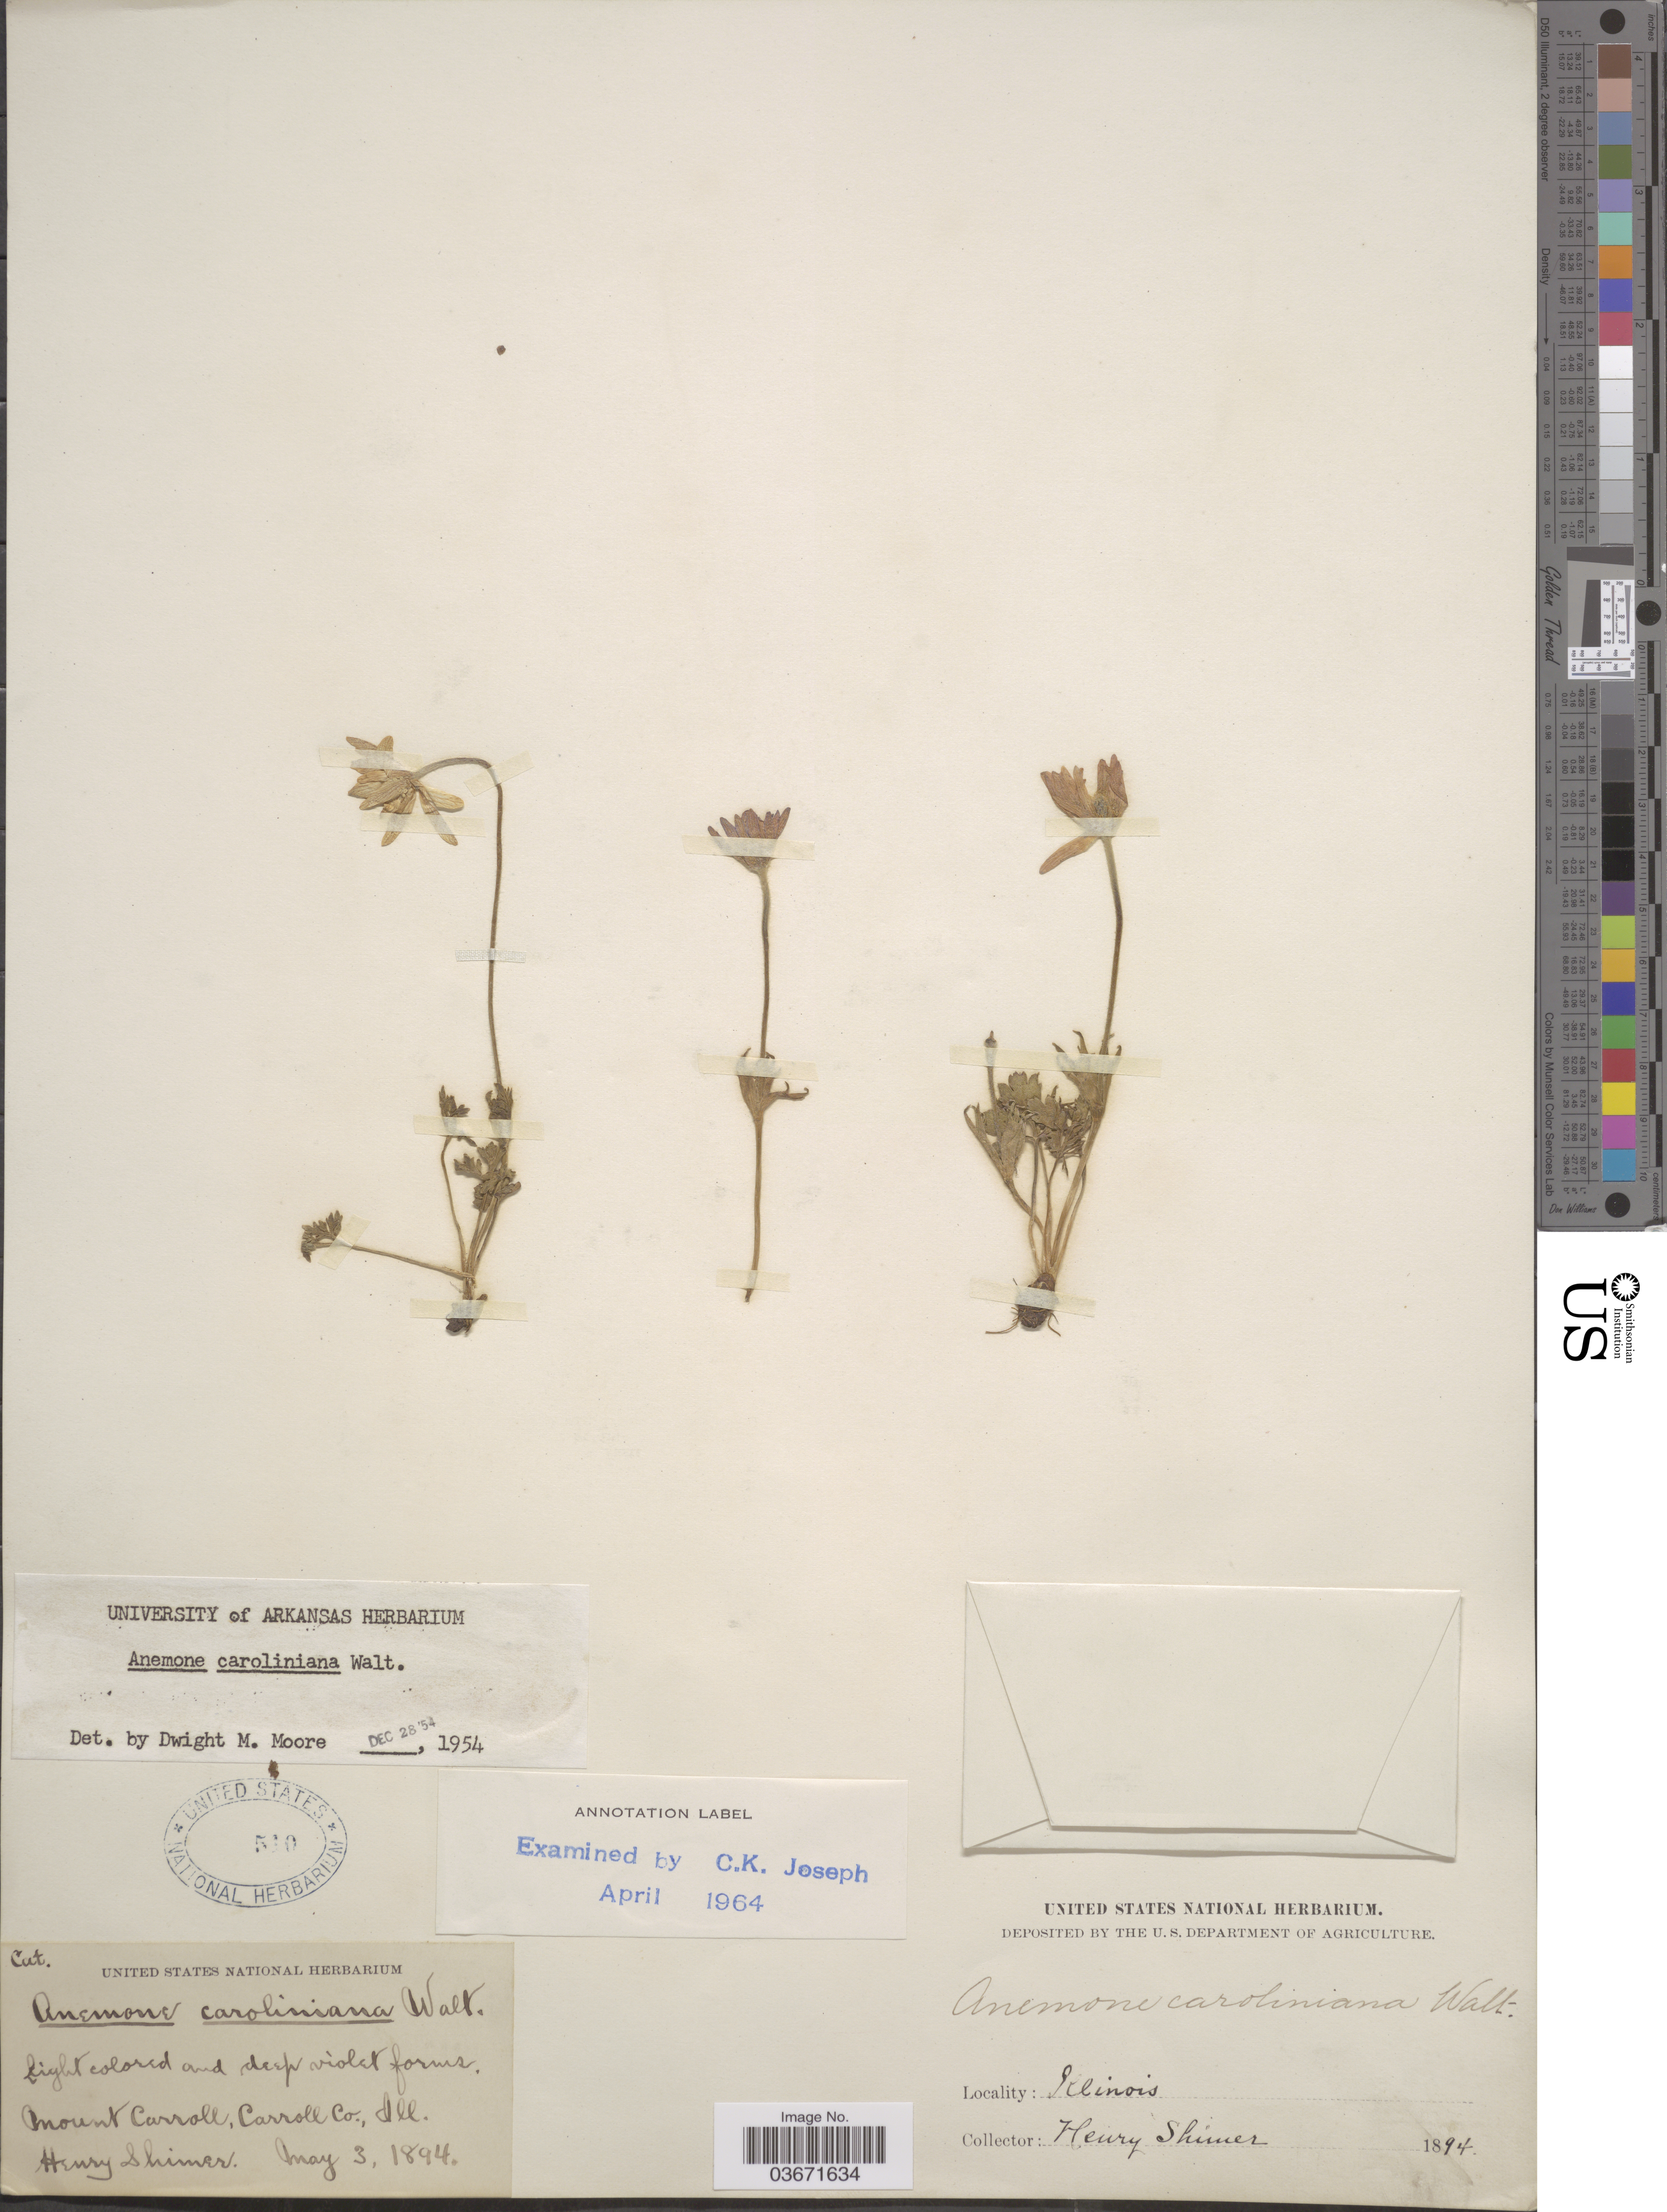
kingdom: Plantae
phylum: Tracheophyta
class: Magnoliopsida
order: Ranunculales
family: Ranunculaceae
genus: Anemone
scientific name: Anemone caroliniana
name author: Walter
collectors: H. Shimer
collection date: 1894-05-03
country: United States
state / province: Illinois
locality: Mount Carroll, Carroll Co.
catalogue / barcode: US 510